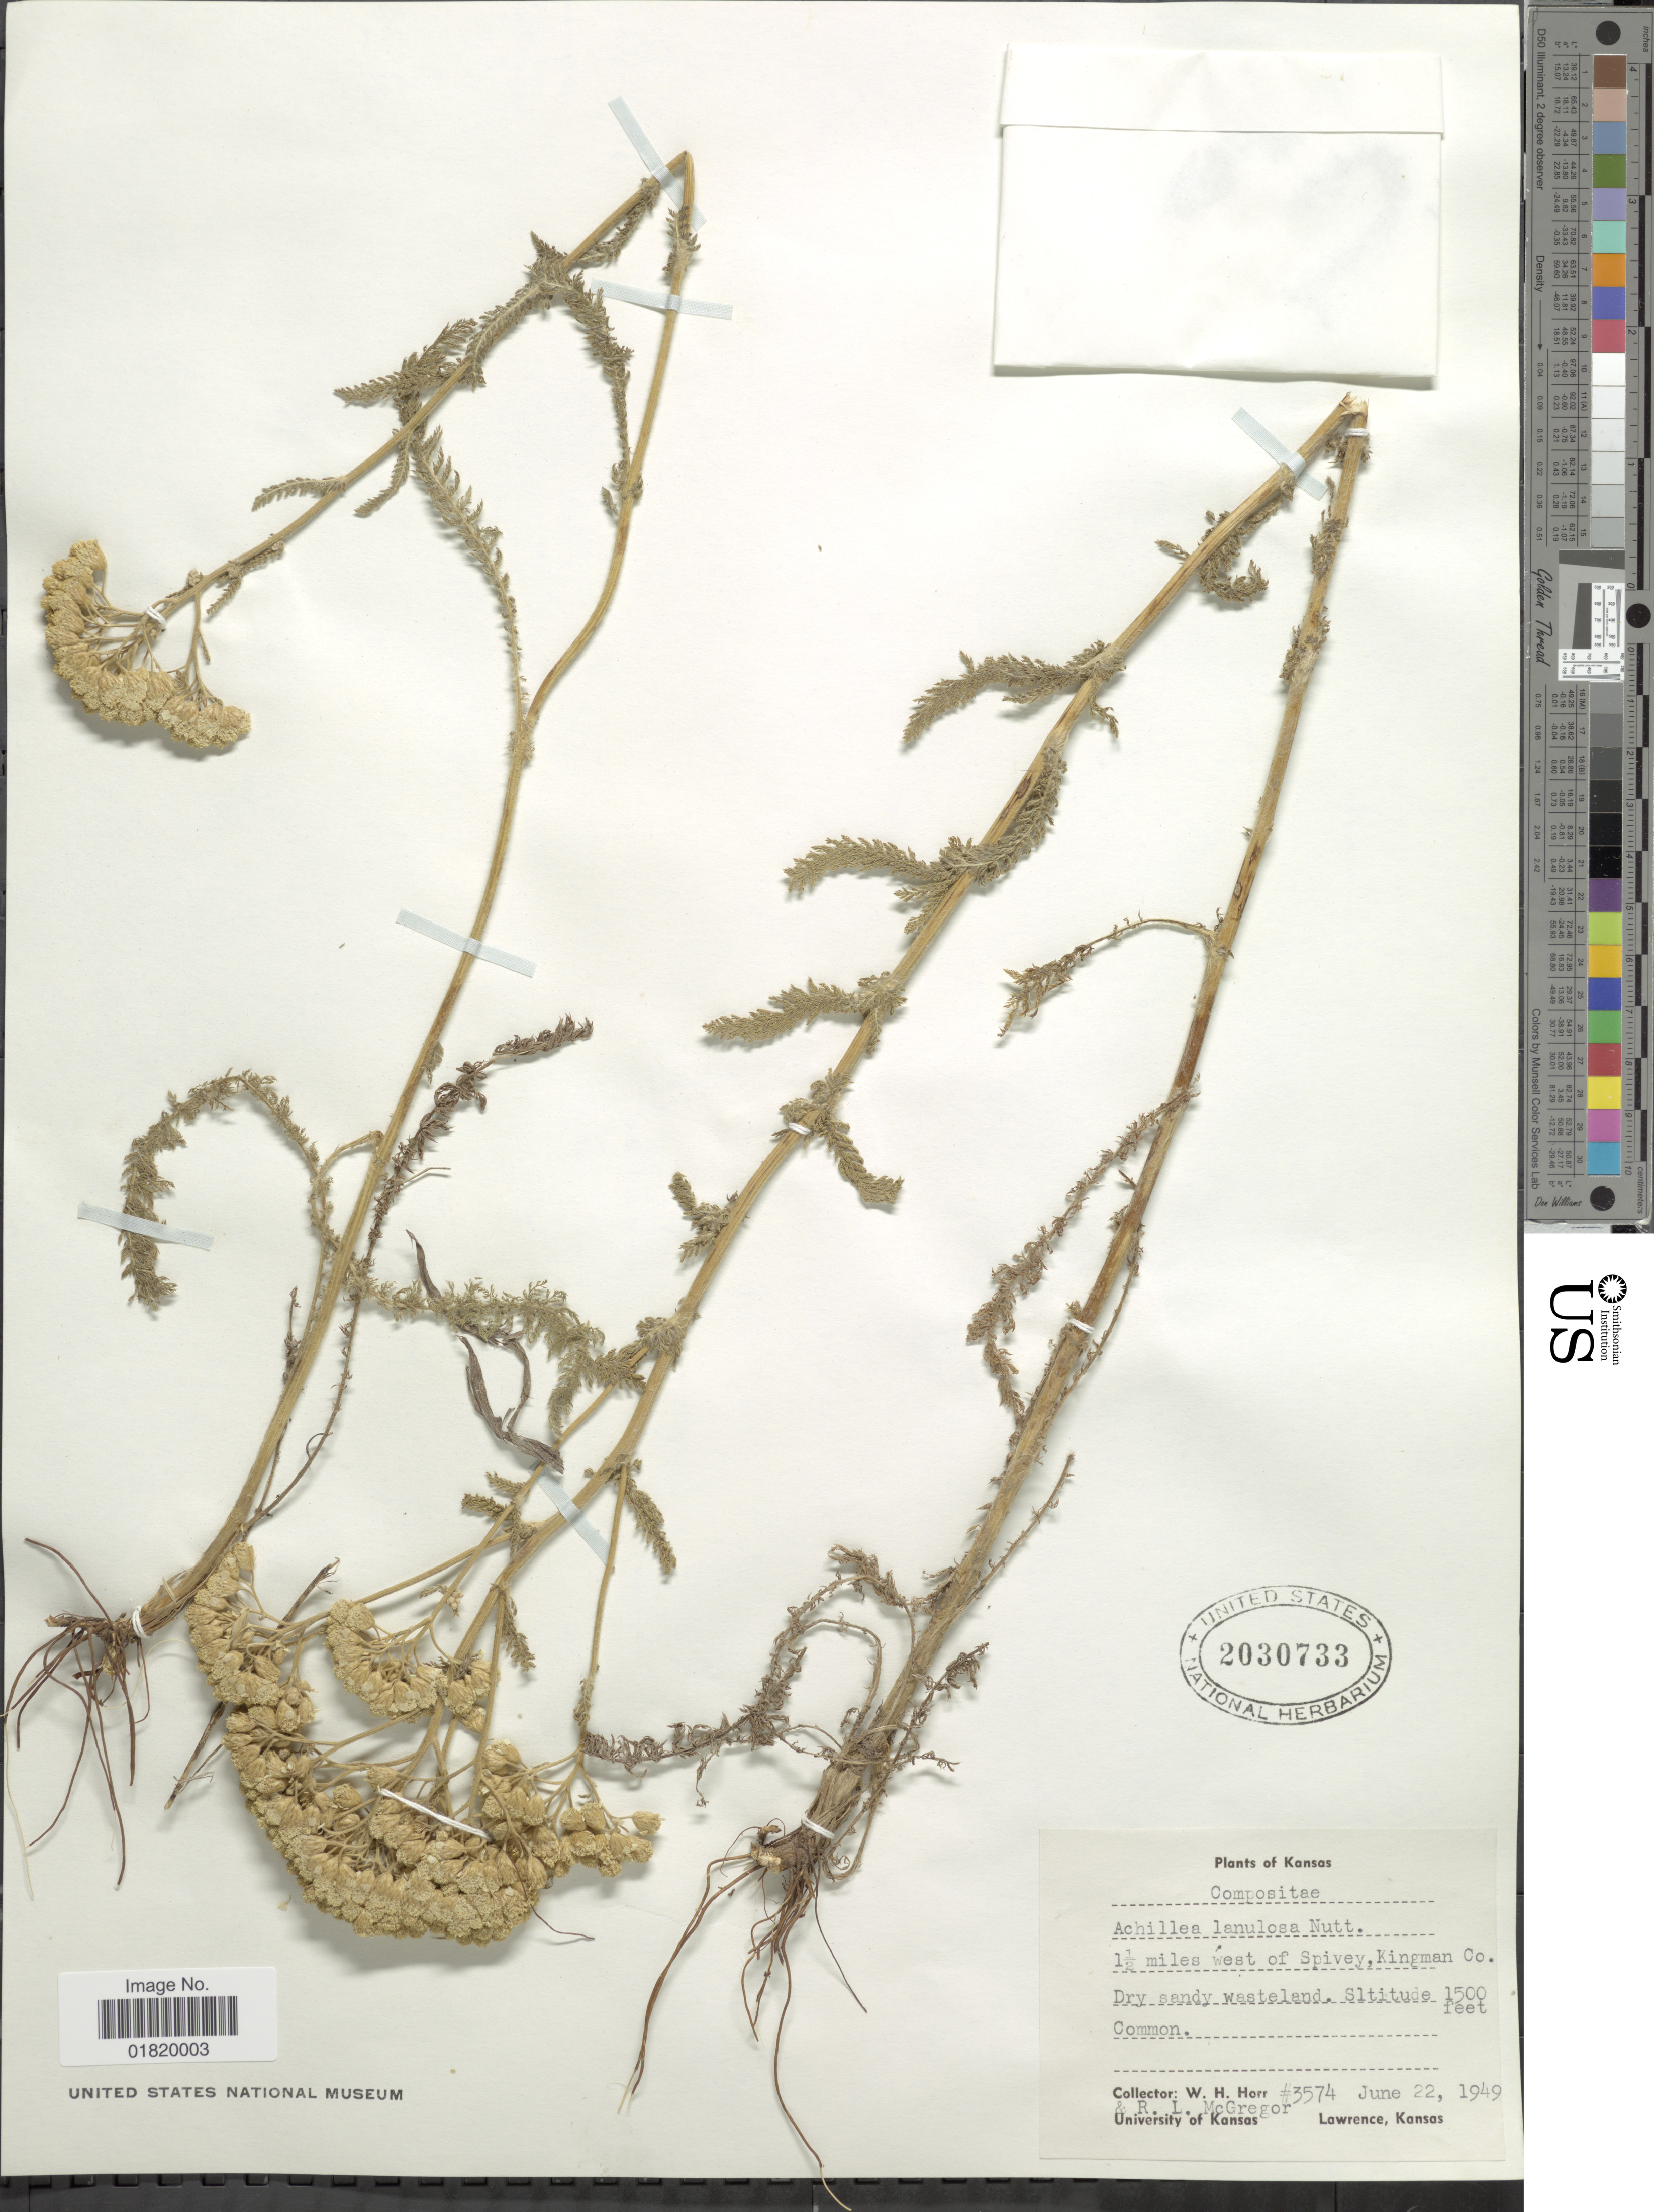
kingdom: Plantae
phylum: Tracheophyta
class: Magnoliopsida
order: Asterales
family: Asteraceae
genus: Achillea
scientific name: Achillea lanulosa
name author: Nutt.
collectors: W. H. Horr & R. McGregor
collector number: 3574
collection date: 1949-06-22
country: United States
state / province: Kansas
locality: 1½ miles west of Spivey, Kingman Co.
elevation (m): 457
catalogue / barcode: US 2030733